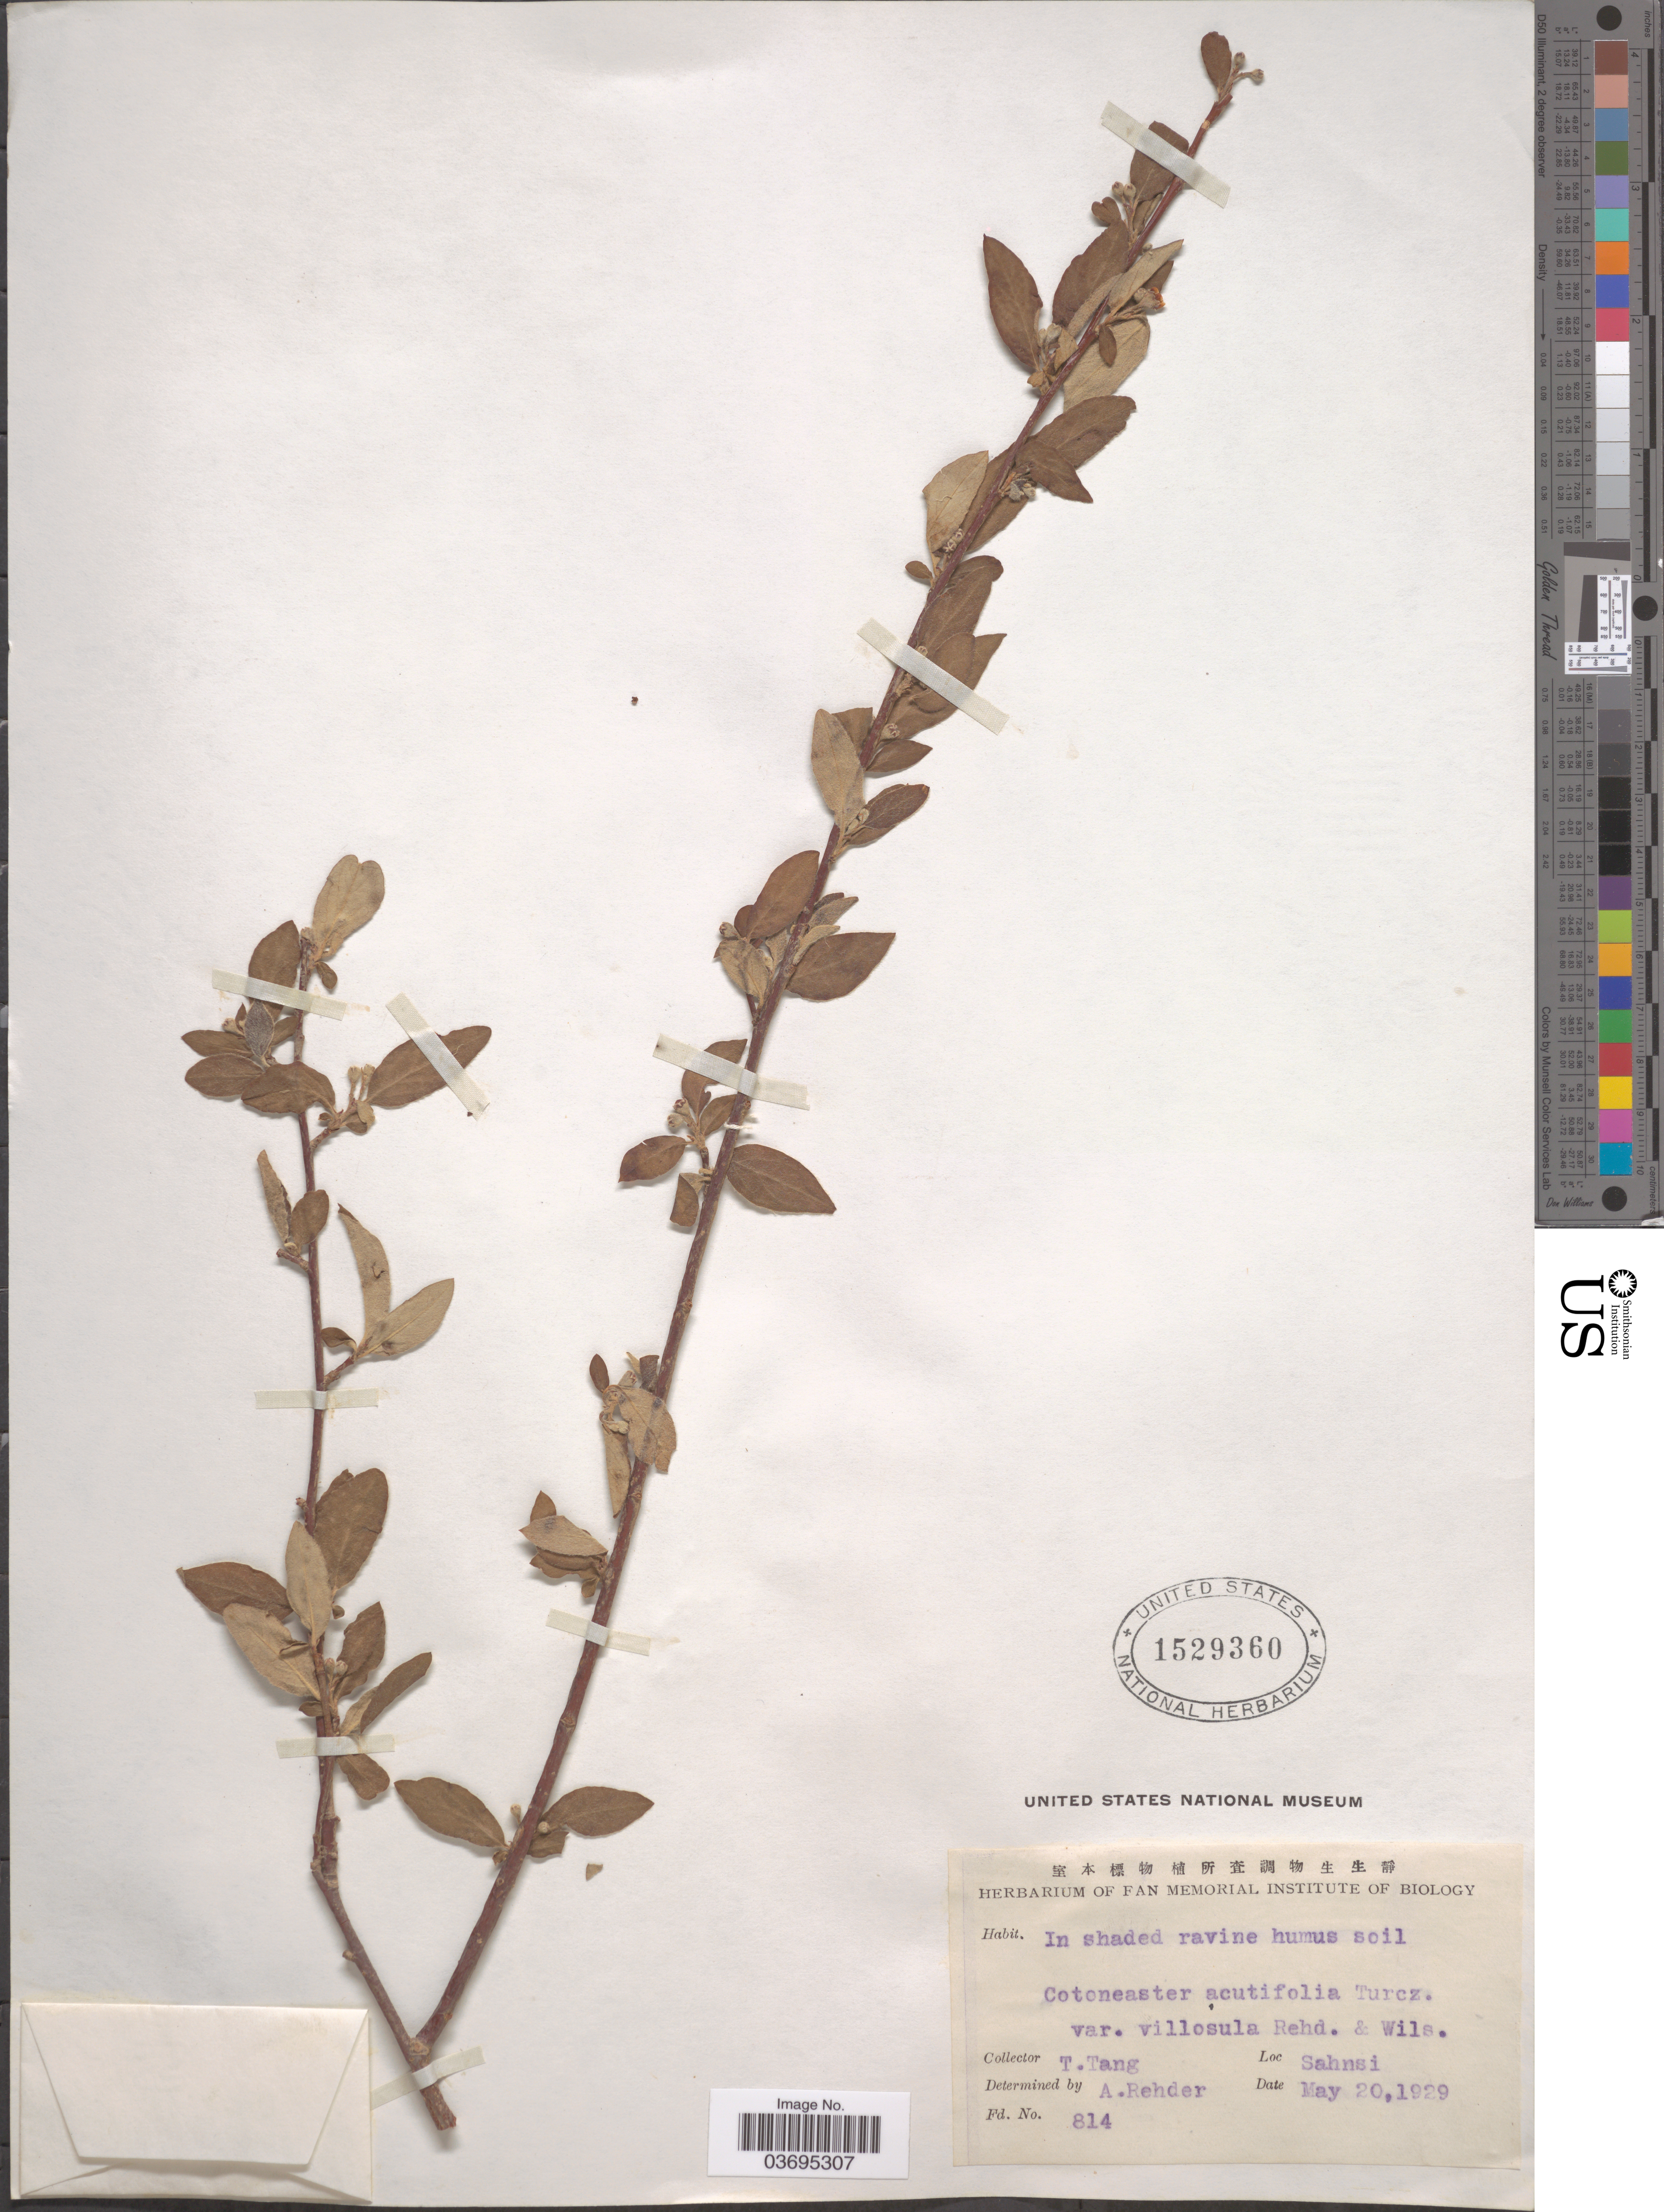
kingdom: Plantae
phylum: Tracheophyta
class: Magnoliopsida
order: Rosales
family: Rosaceae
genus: Cotoneaster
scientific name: Cotoneaster acutifolius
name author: Turcz.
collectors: T. Tang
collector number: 814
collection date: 1929-05-20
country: China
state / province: Shanxi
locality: Sahnsi.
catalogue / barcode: US 1529360